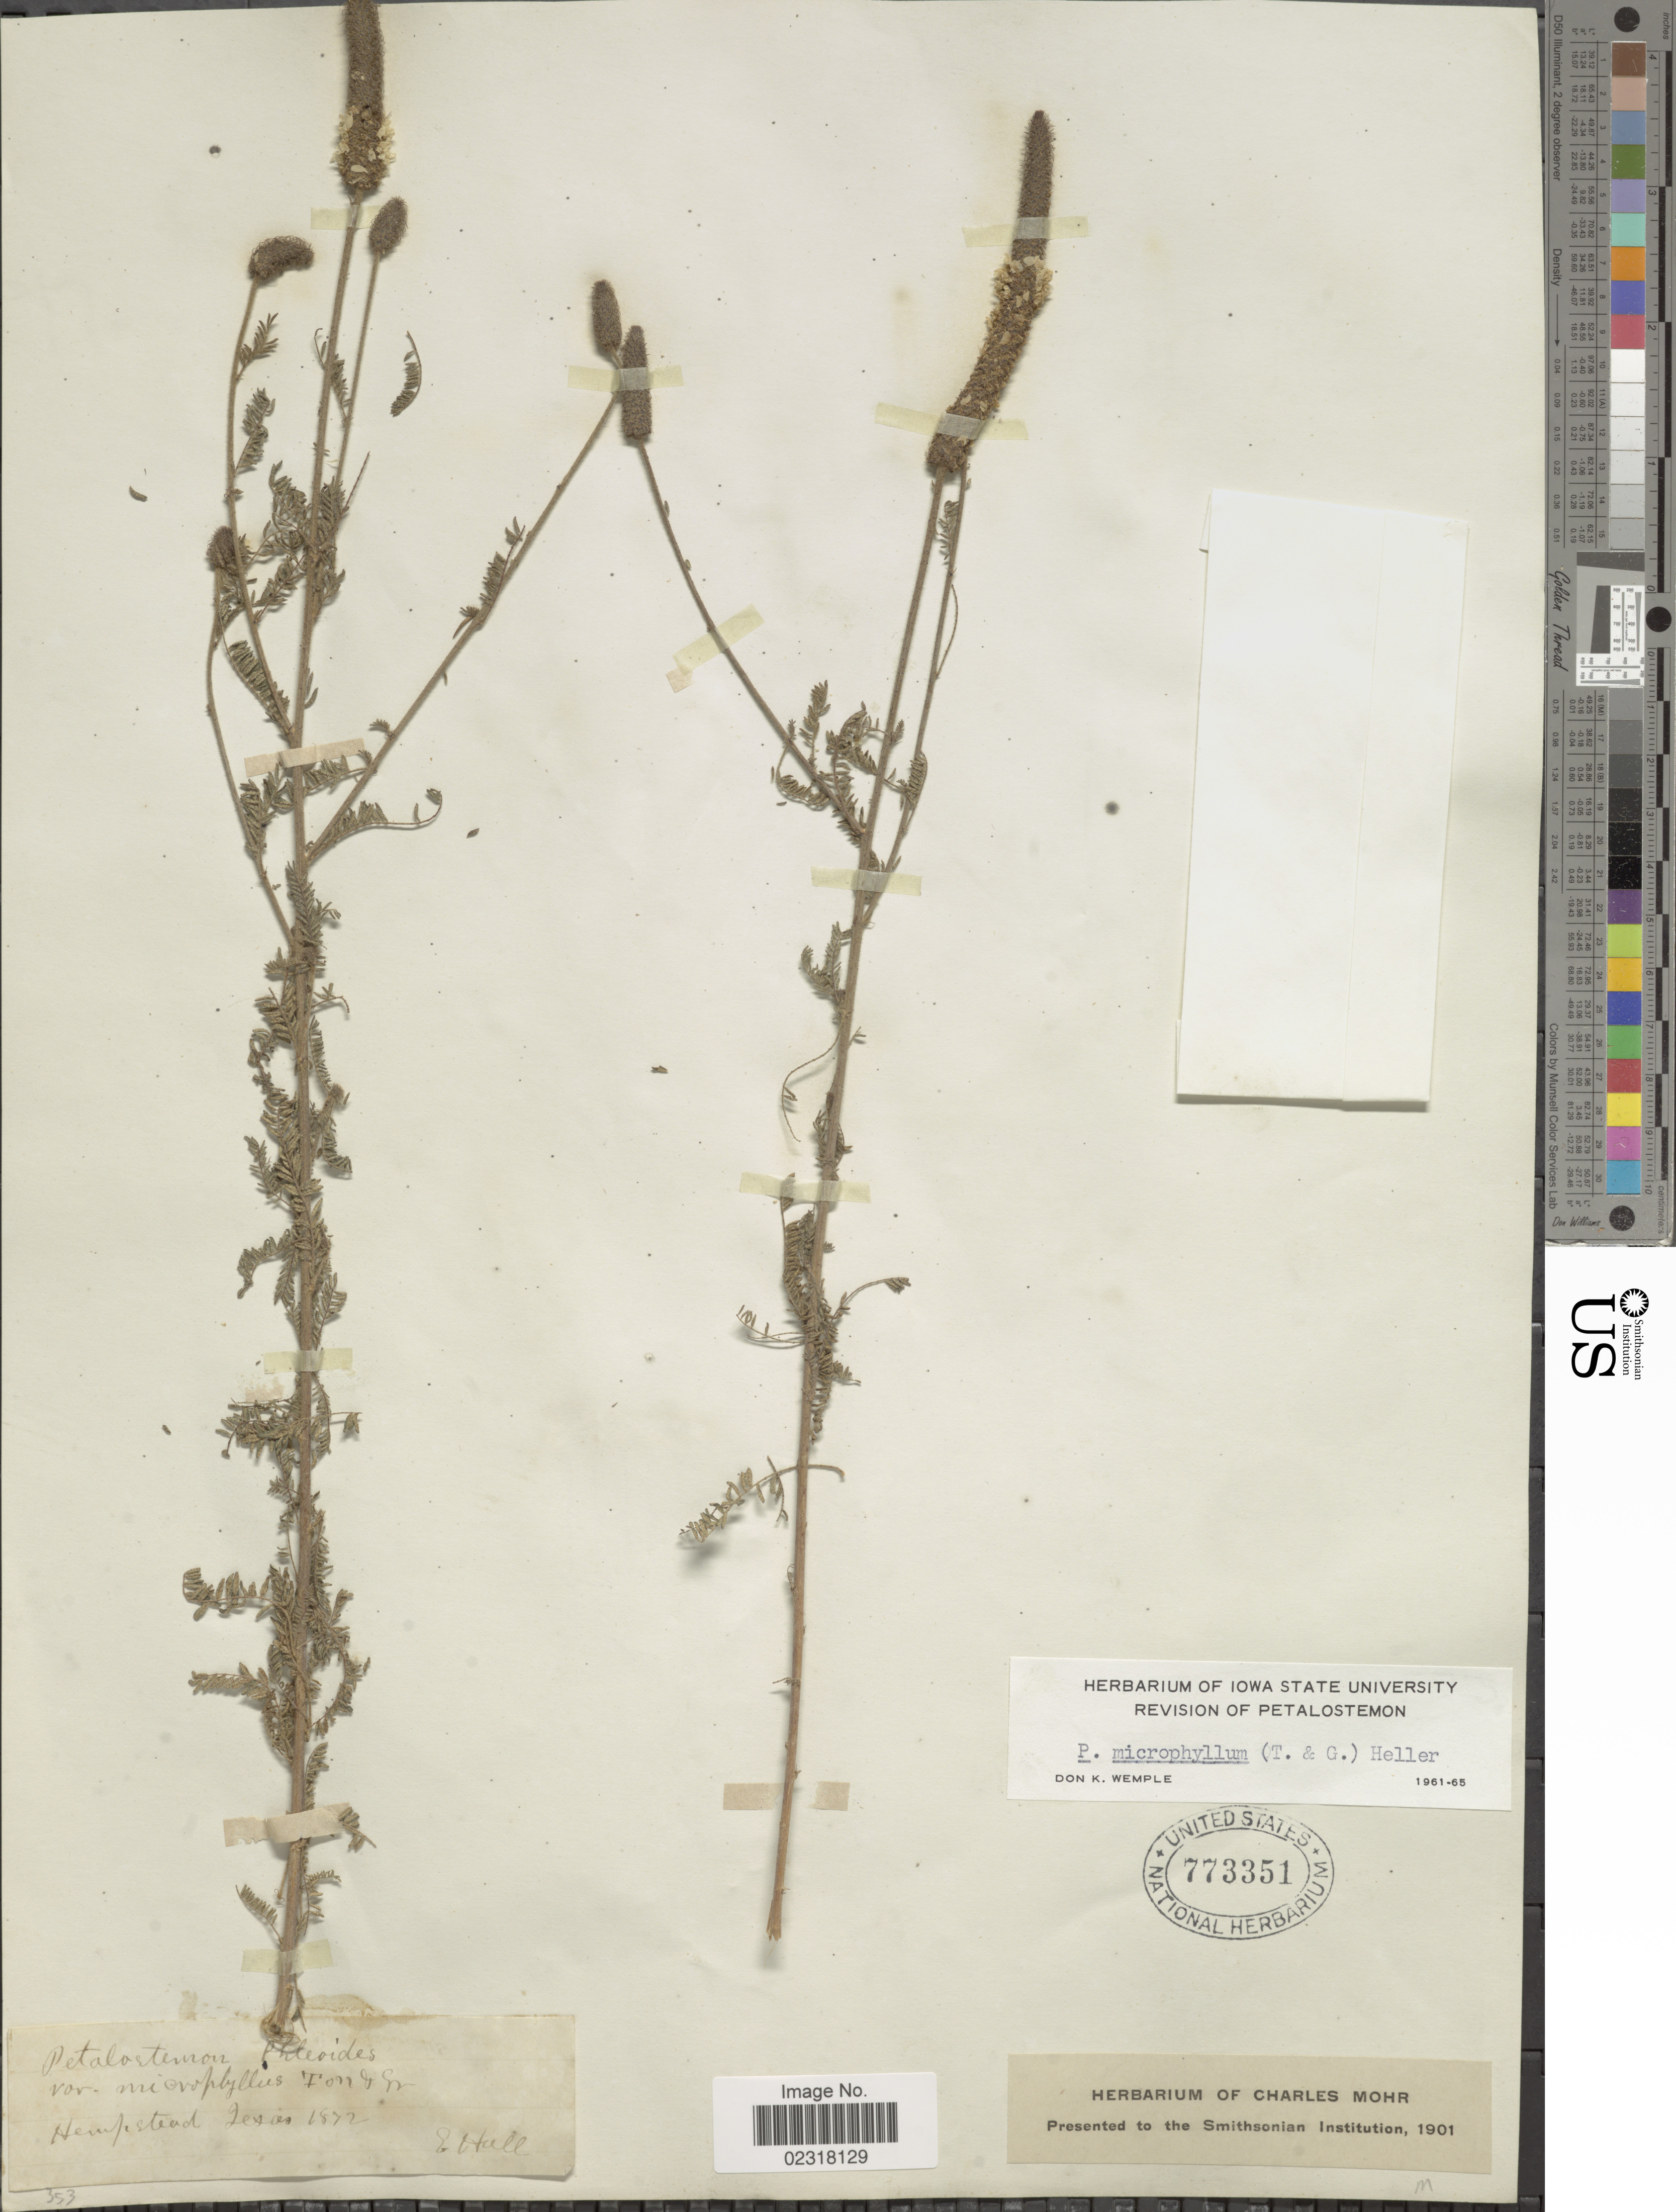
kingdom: Plantae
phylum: Tracheophyta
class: Magnoliopsida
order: Fabales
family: Fabaceae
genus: Dalea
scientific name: Dalea phleoides var. microphylla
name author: (Torr. & A. Gray) Barneby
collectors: E. Hall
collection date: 1872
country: United States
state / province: Texas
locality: Hempstead.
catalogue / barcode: US 773351